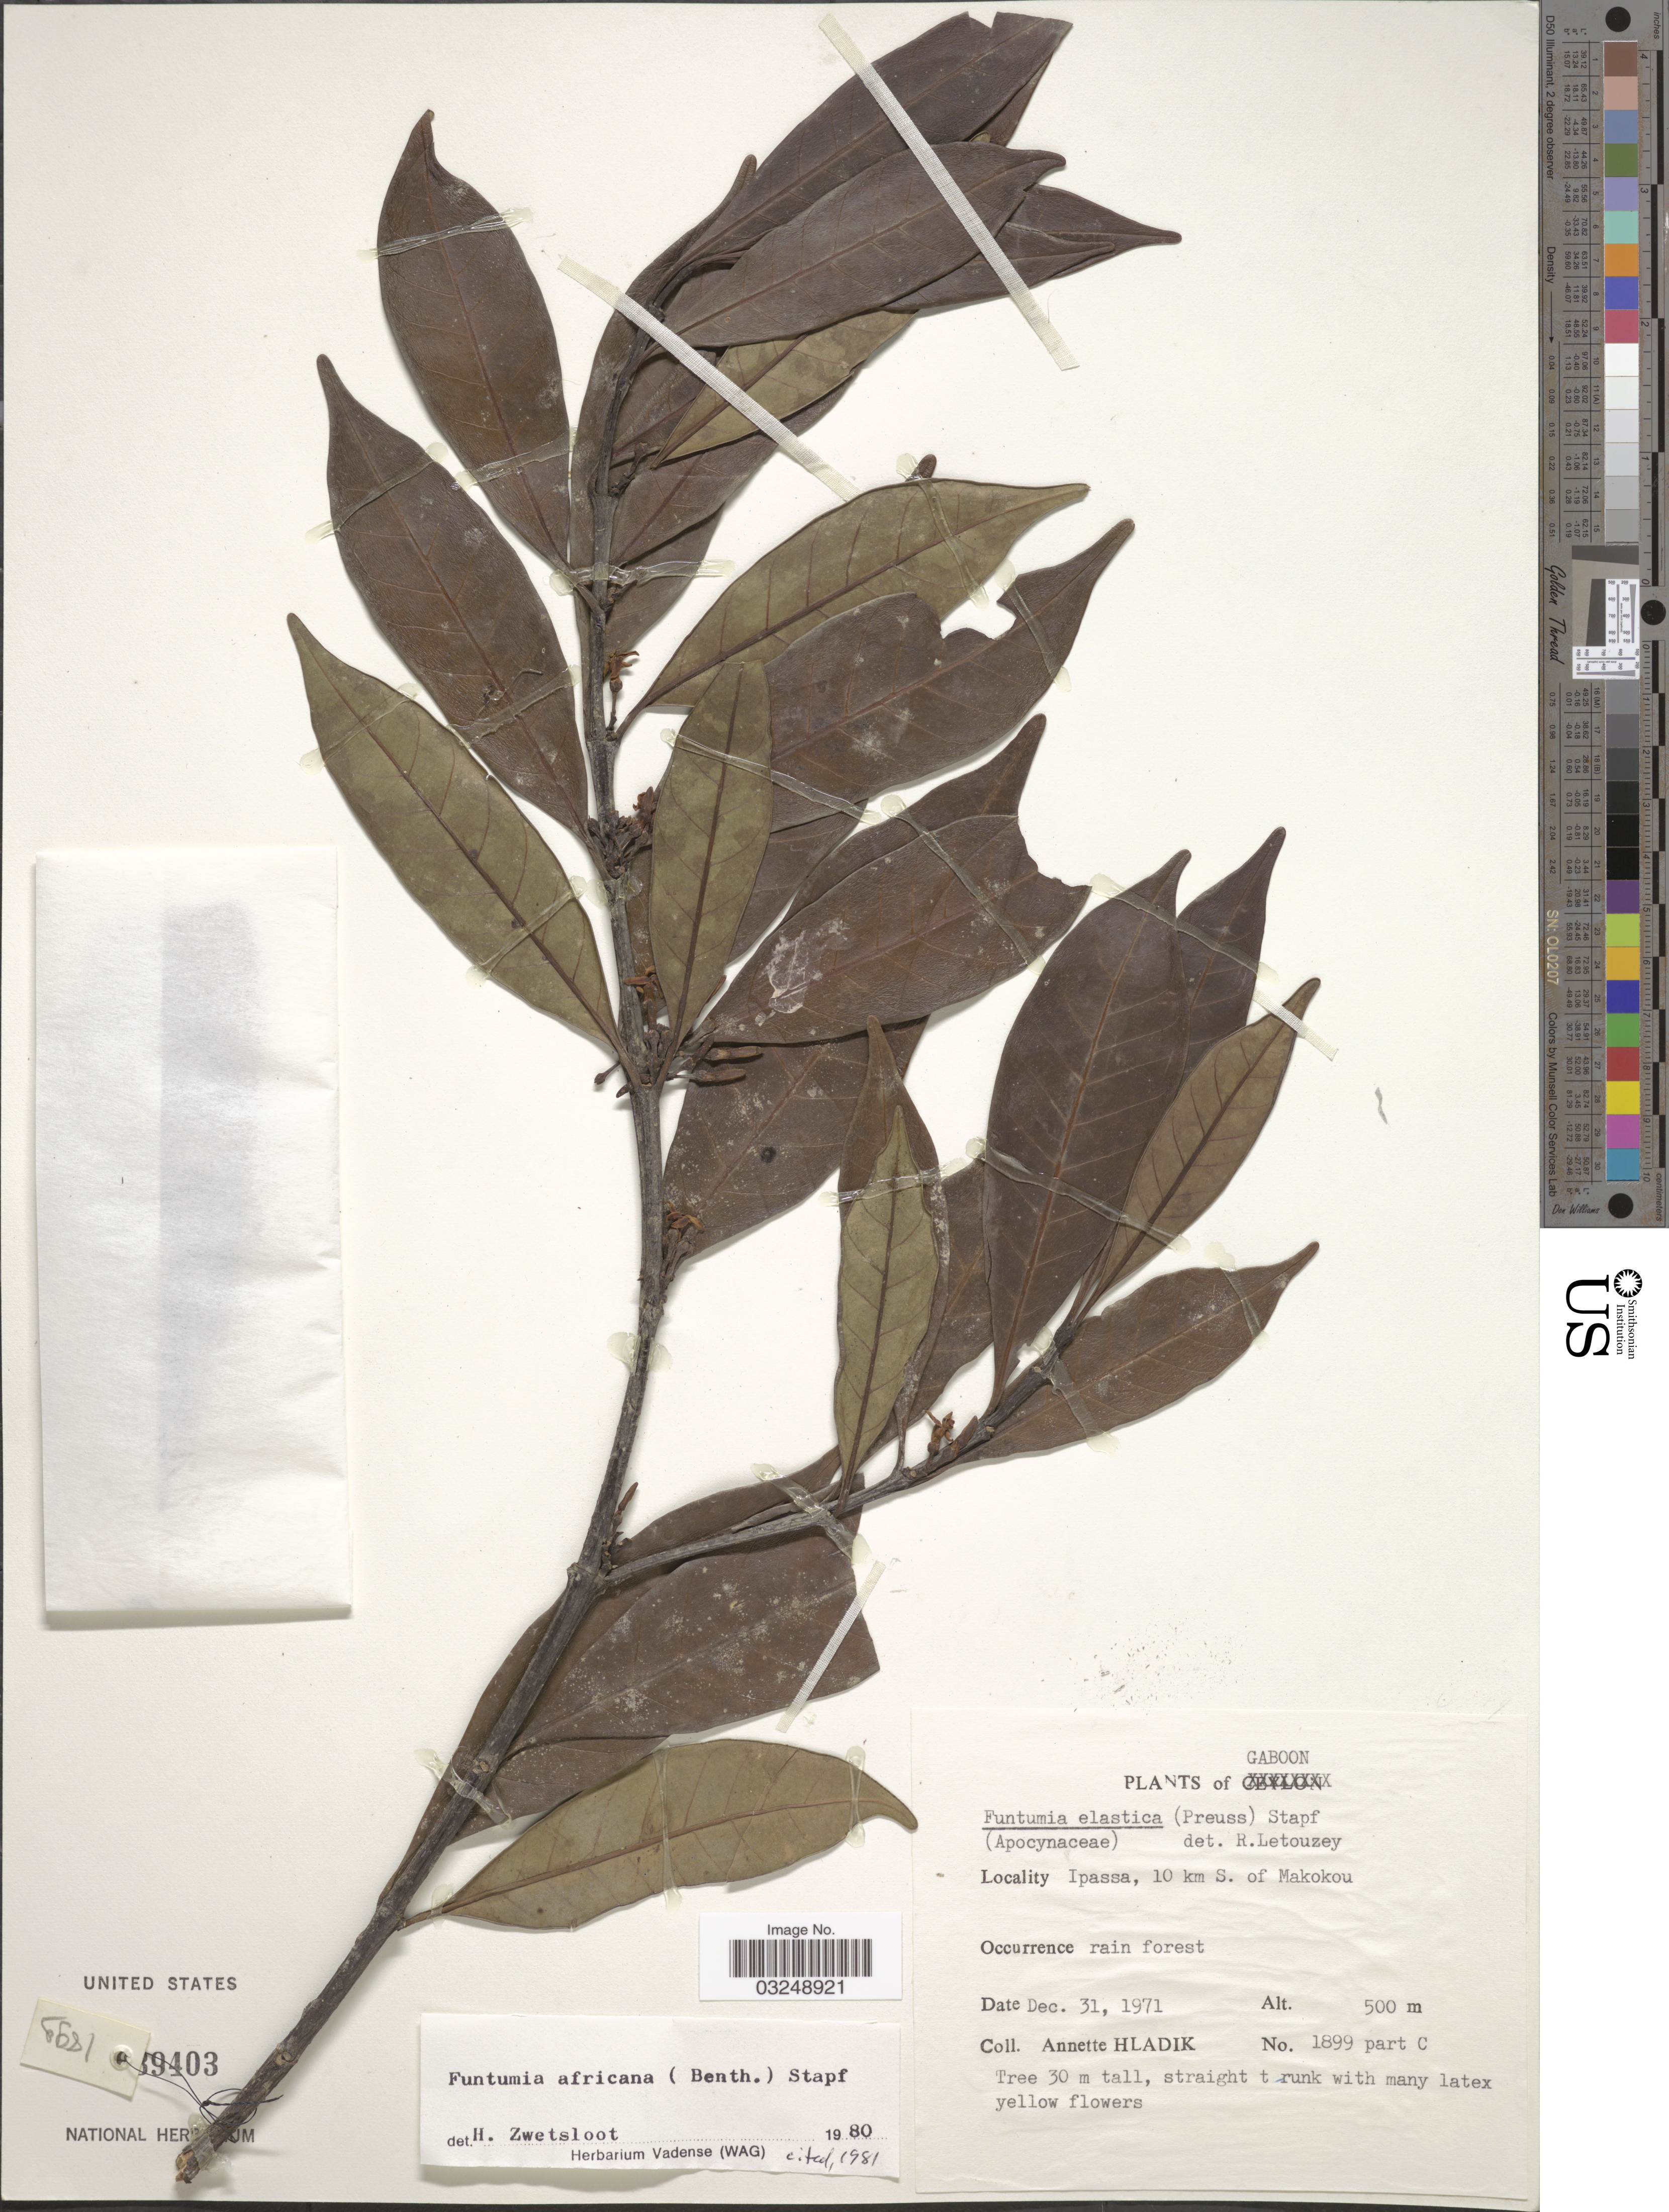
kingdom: Plantae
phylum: Tracheophyta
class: Magnoliopsida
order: Gentianales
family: Apocynaceae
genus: Funtumia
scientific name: Funtumia africana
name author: (Benth.) Stapf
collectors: A. Hladik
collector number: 1899 part C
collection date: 1971-12-31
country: Gabon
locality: Gaboon. Ipassa, 10 km S. of Makokou.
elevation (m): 500